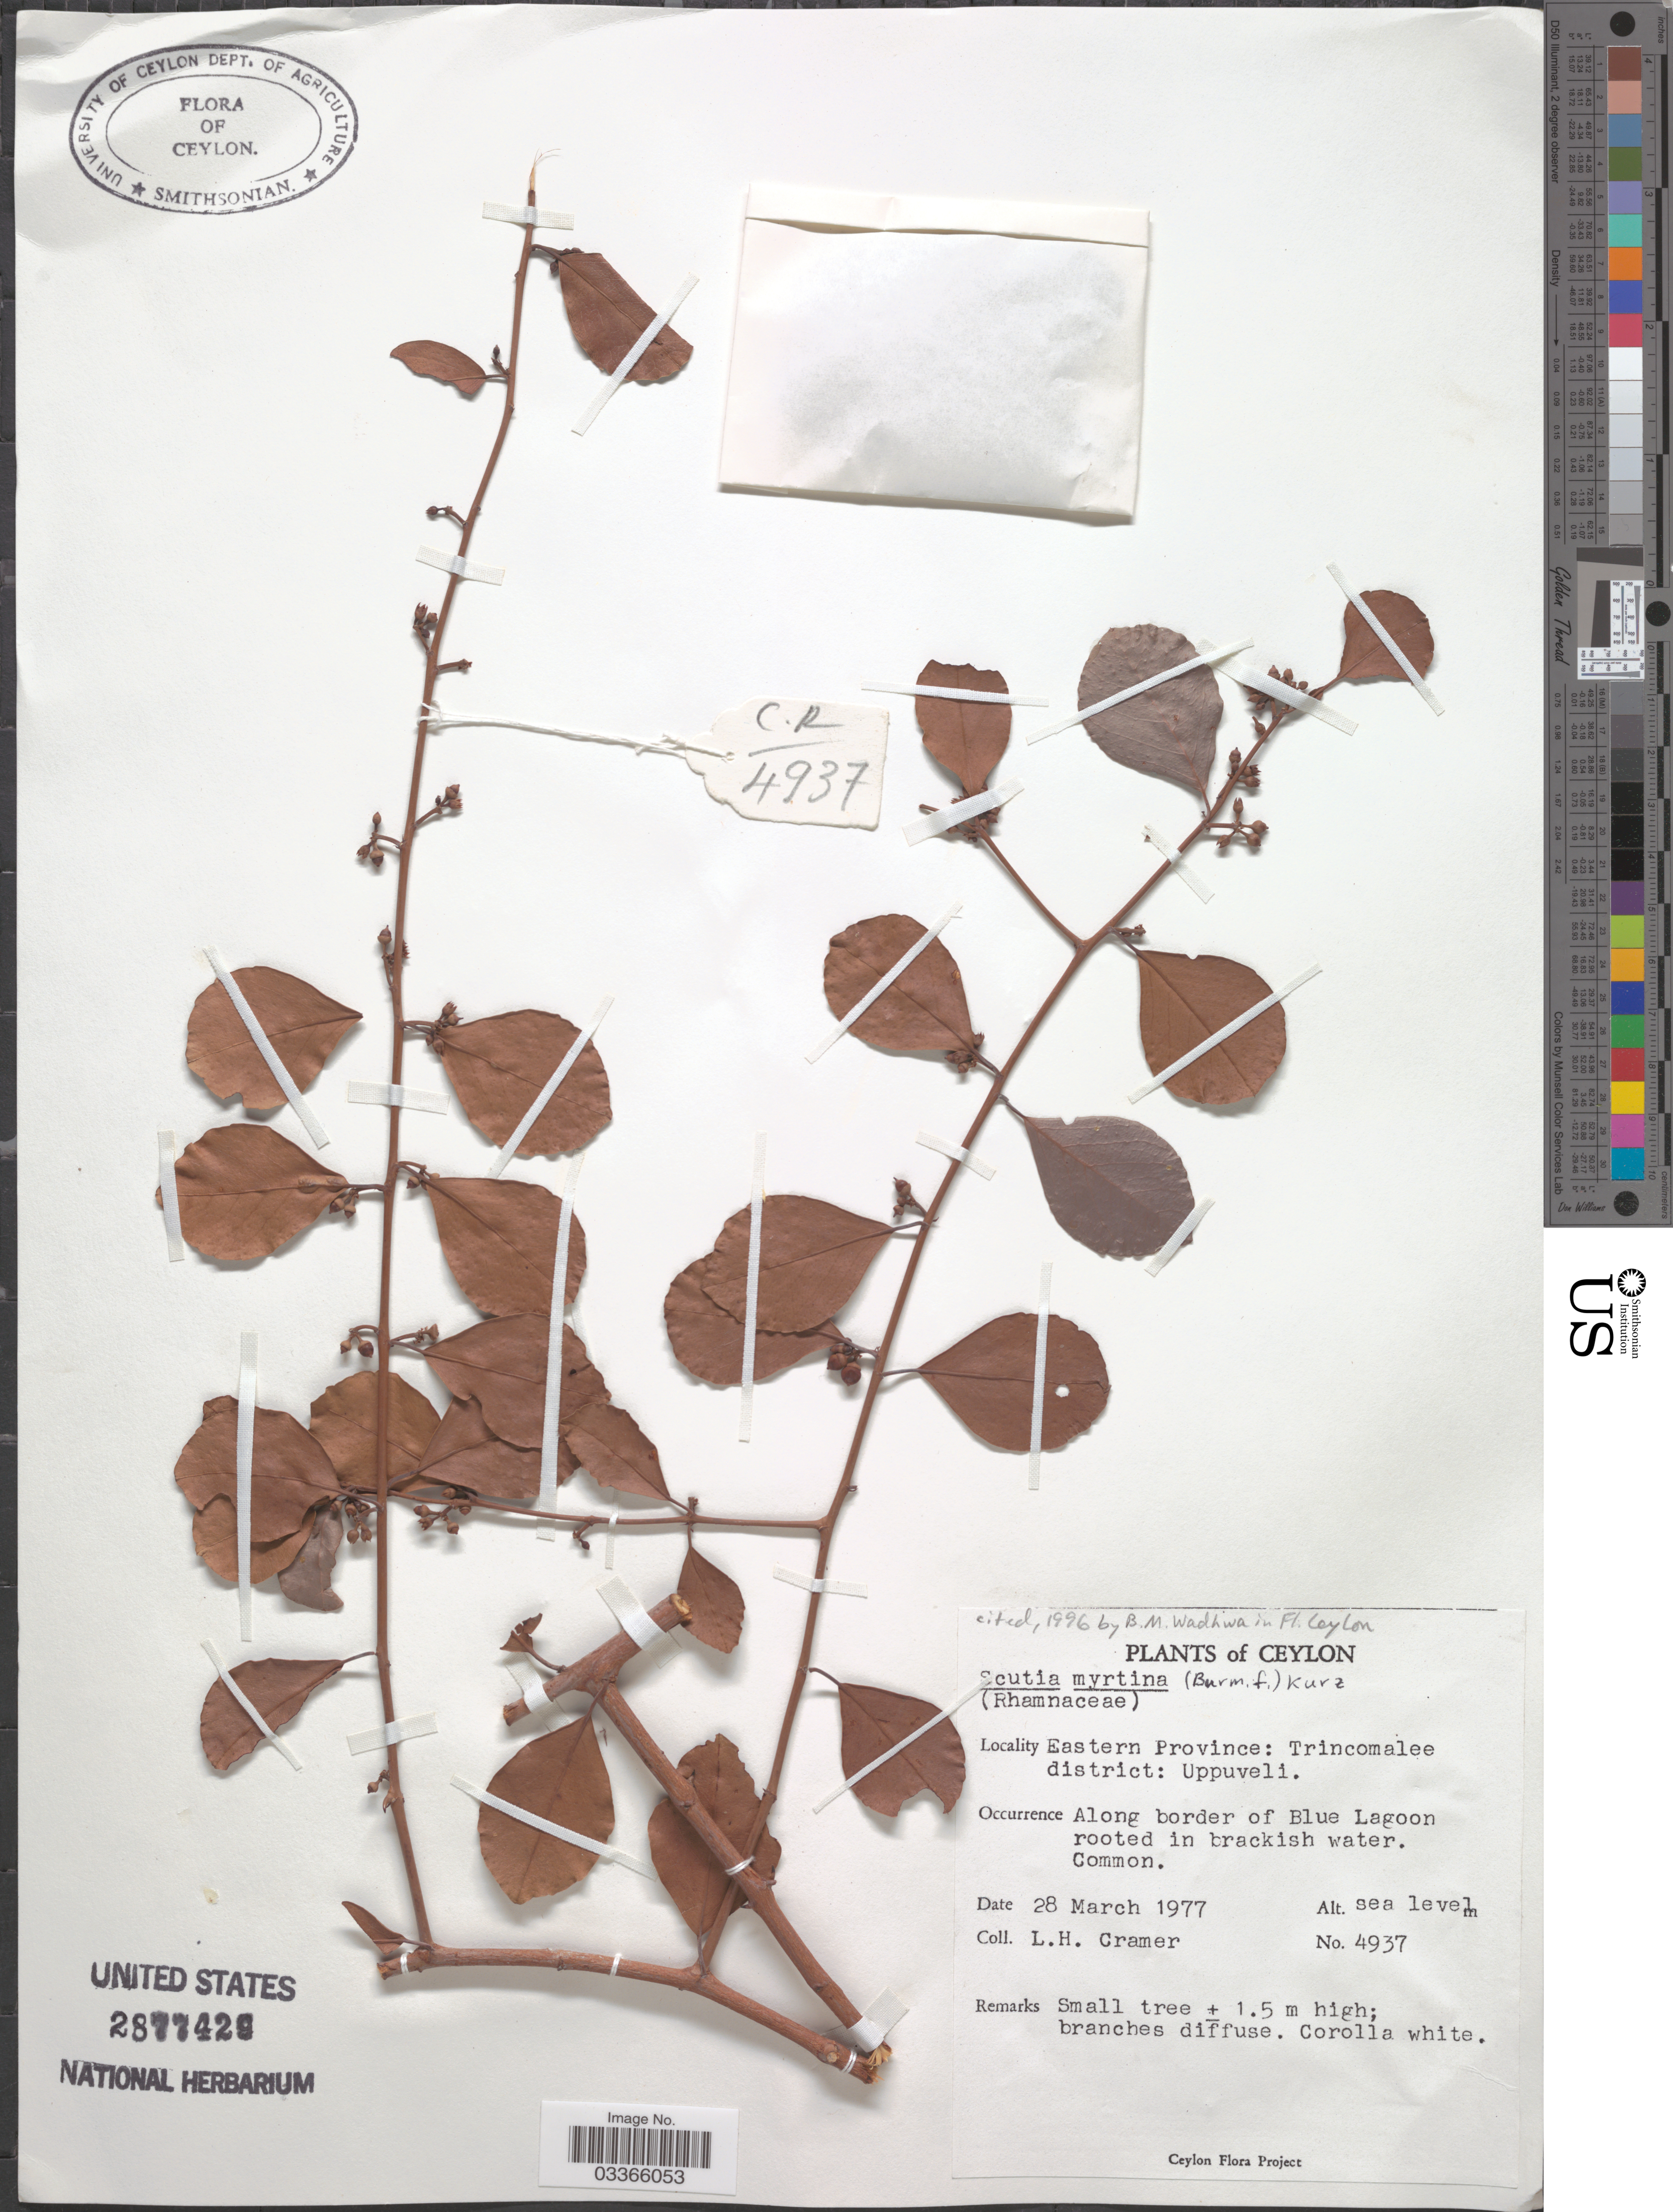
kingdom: Plantae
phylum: Tracheophyta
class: Magnoliopsida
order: Rosales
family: Rhamnaceae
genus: Scutia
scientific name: Scutia myrtina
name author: (Burm. f.) Kurz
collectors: L. H. Cramer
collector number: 4937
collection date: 1977-03-28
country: Sri Lanka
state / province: Eastern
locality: Ceylon, Trincomalee district: Uppuveli, Along border of Blue Lagoon rooted in brackish water.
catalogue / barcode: US 2877429